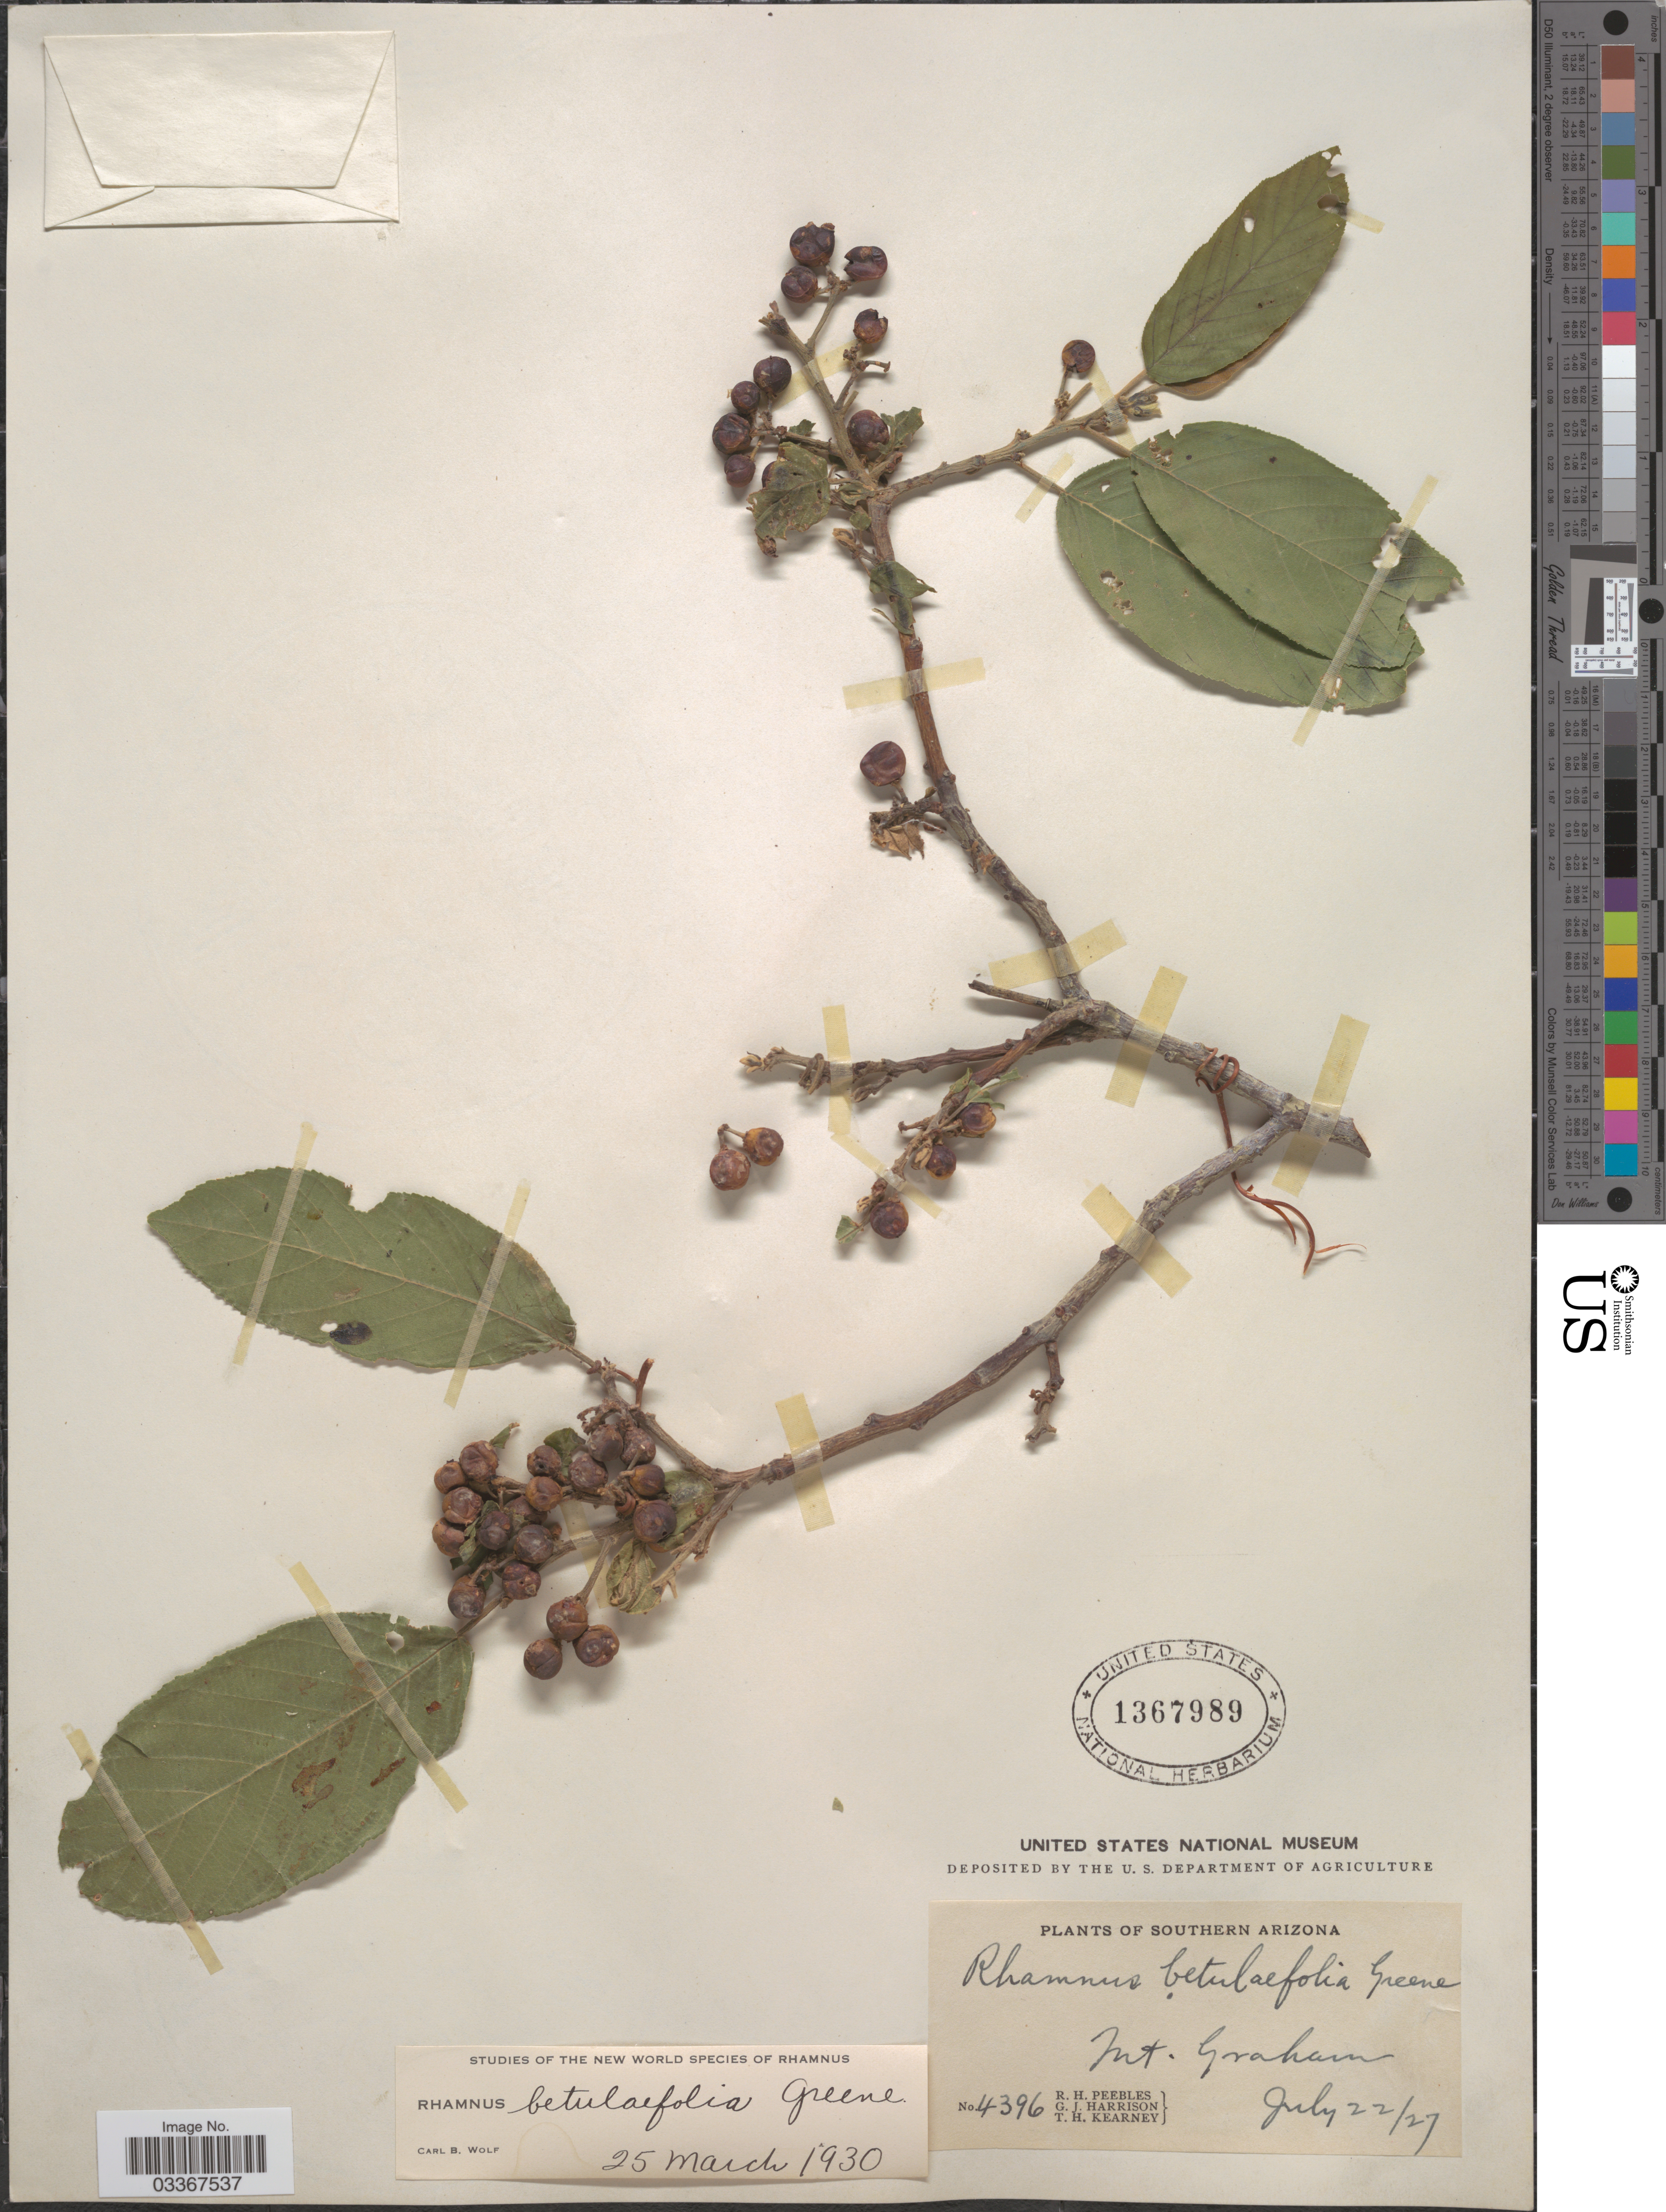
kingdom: Plantae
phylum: Tracheophyta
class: Magnoliopsida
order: Rosales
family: Rhamnaceae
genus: Frangula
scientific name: Frangula betulifolia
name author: (Greene) Grubov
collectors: R. H. Peebles, G. J. Harrison & T. H. Kearney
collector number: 4396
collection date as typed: Transcribed d/m/y: 22/7/27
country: United States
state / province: Arizona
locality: Southern Arizona, Mt. Graham.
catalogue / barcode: US 1367989